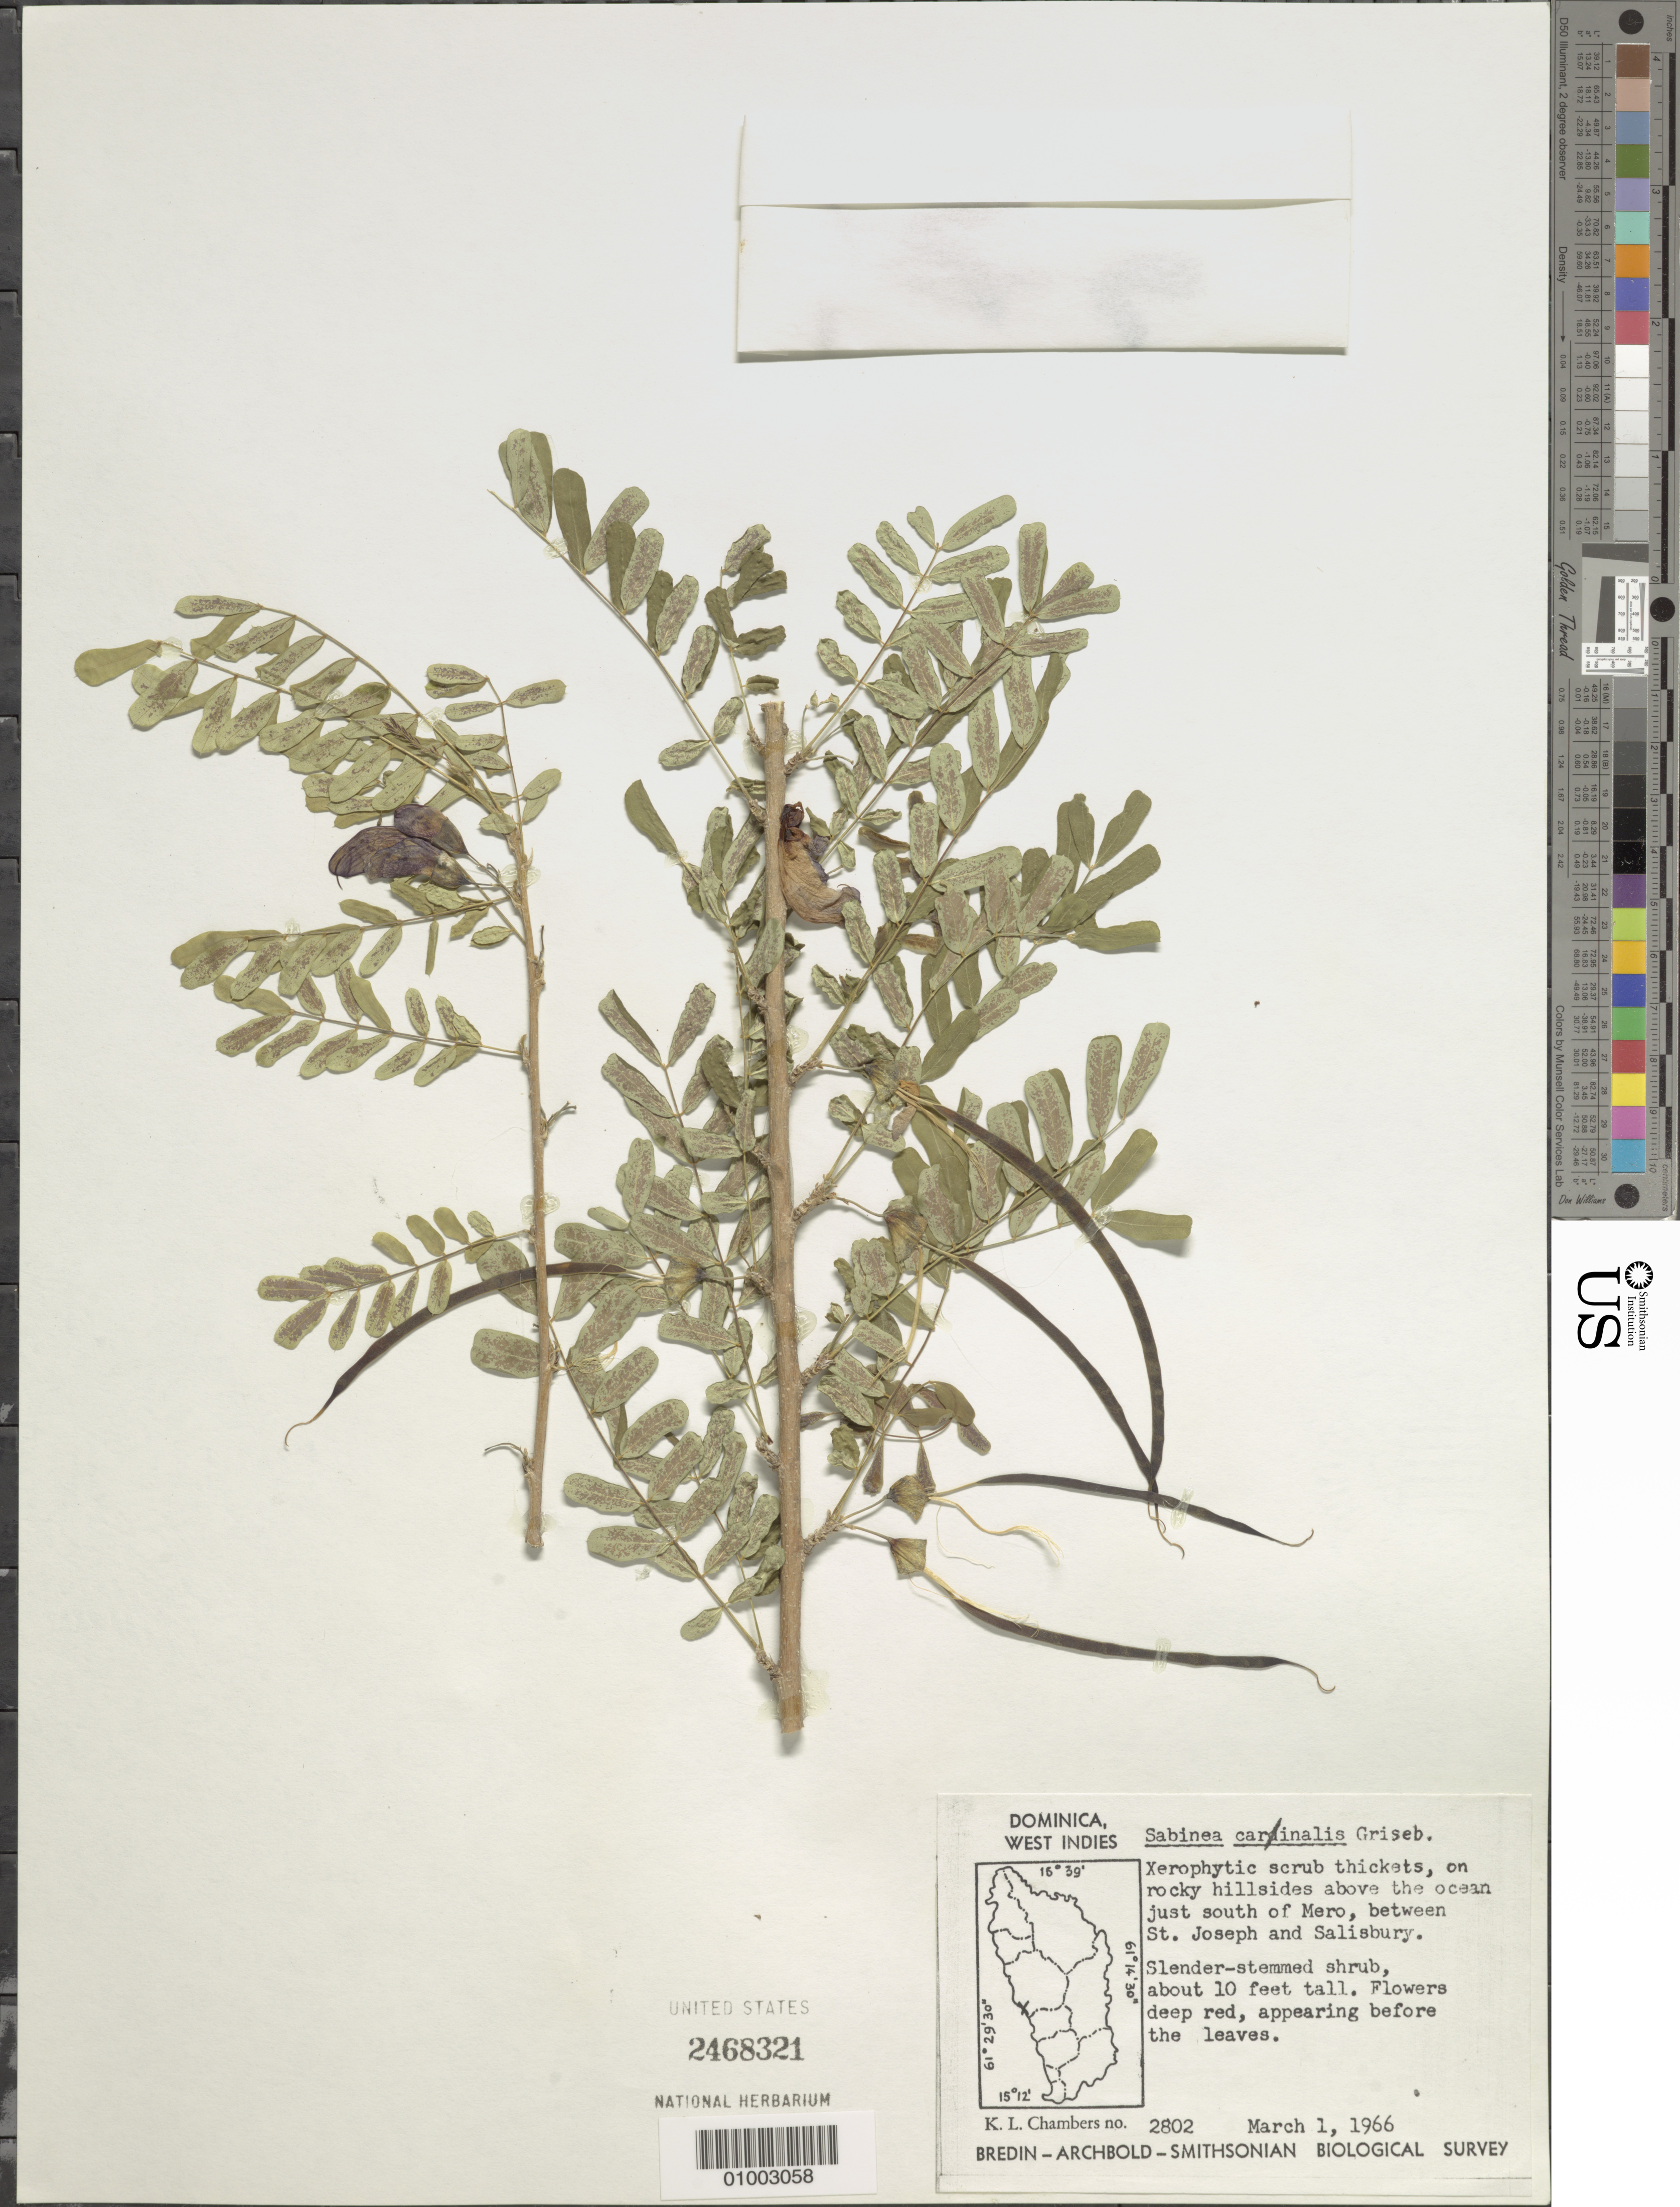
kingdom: Plantae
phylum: Tracheophyta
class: Magnoliopsida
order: Fabales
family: Fabaceae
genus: Poitea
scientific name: Poitea carinalis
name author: (Griseb.) Lavin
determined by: Strong, Mark T., (BOT), Smithsonian Institution - National Museum of Natural History (UNITED STATES)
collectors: K. L. Chambers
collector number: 2802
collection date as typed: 01 Mar 1966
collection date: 1966-03-01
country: Dominica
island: Dominica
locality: Xerophytic scrub thickets, on rocky hillsides above the ocean just south of Mero, between St. Joseph and Salisbury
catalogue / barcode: US 2468321